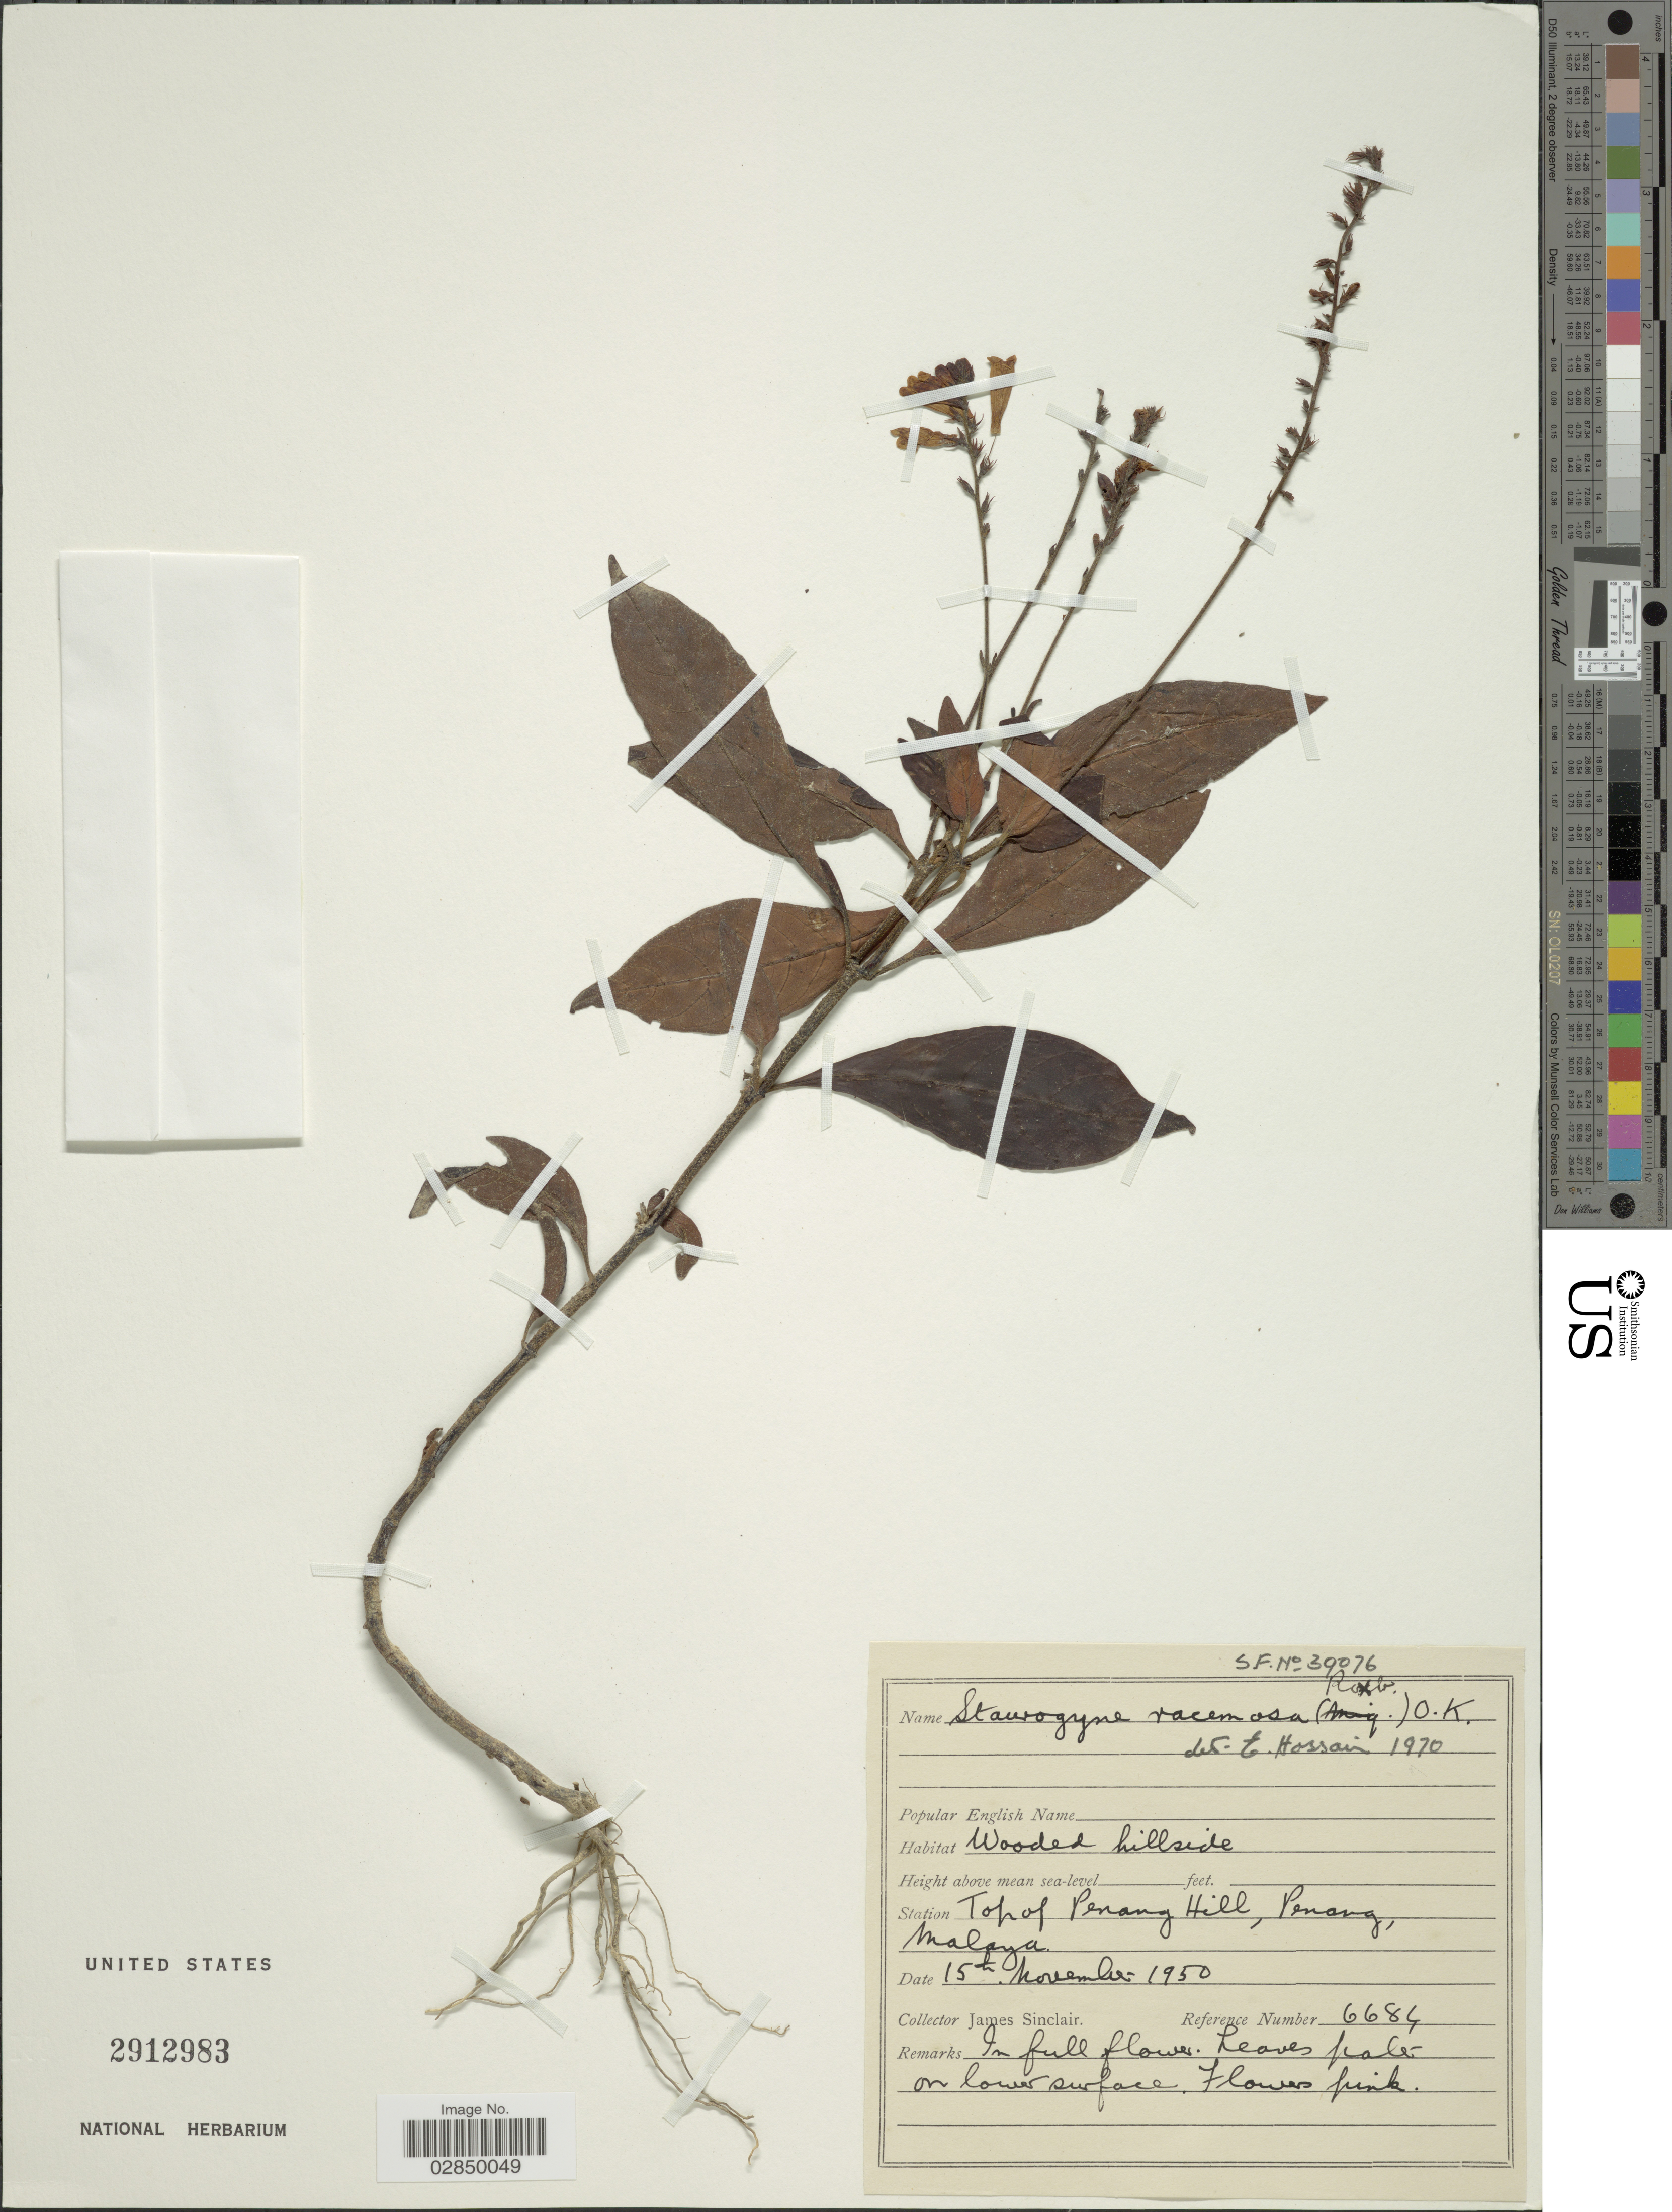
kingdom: Plantae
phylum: Tracheophyta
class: Magnoliopsida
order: Lamiales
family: Acanthaceae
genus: Staurogyne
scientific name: Staurogyne racemosa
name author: Kuntze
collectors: J. Sinclair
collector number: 6684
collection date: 1950-11-15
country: Malaysia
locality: Station Top of Penang Hill, Penang. Malaya.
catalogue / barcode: US 2912983